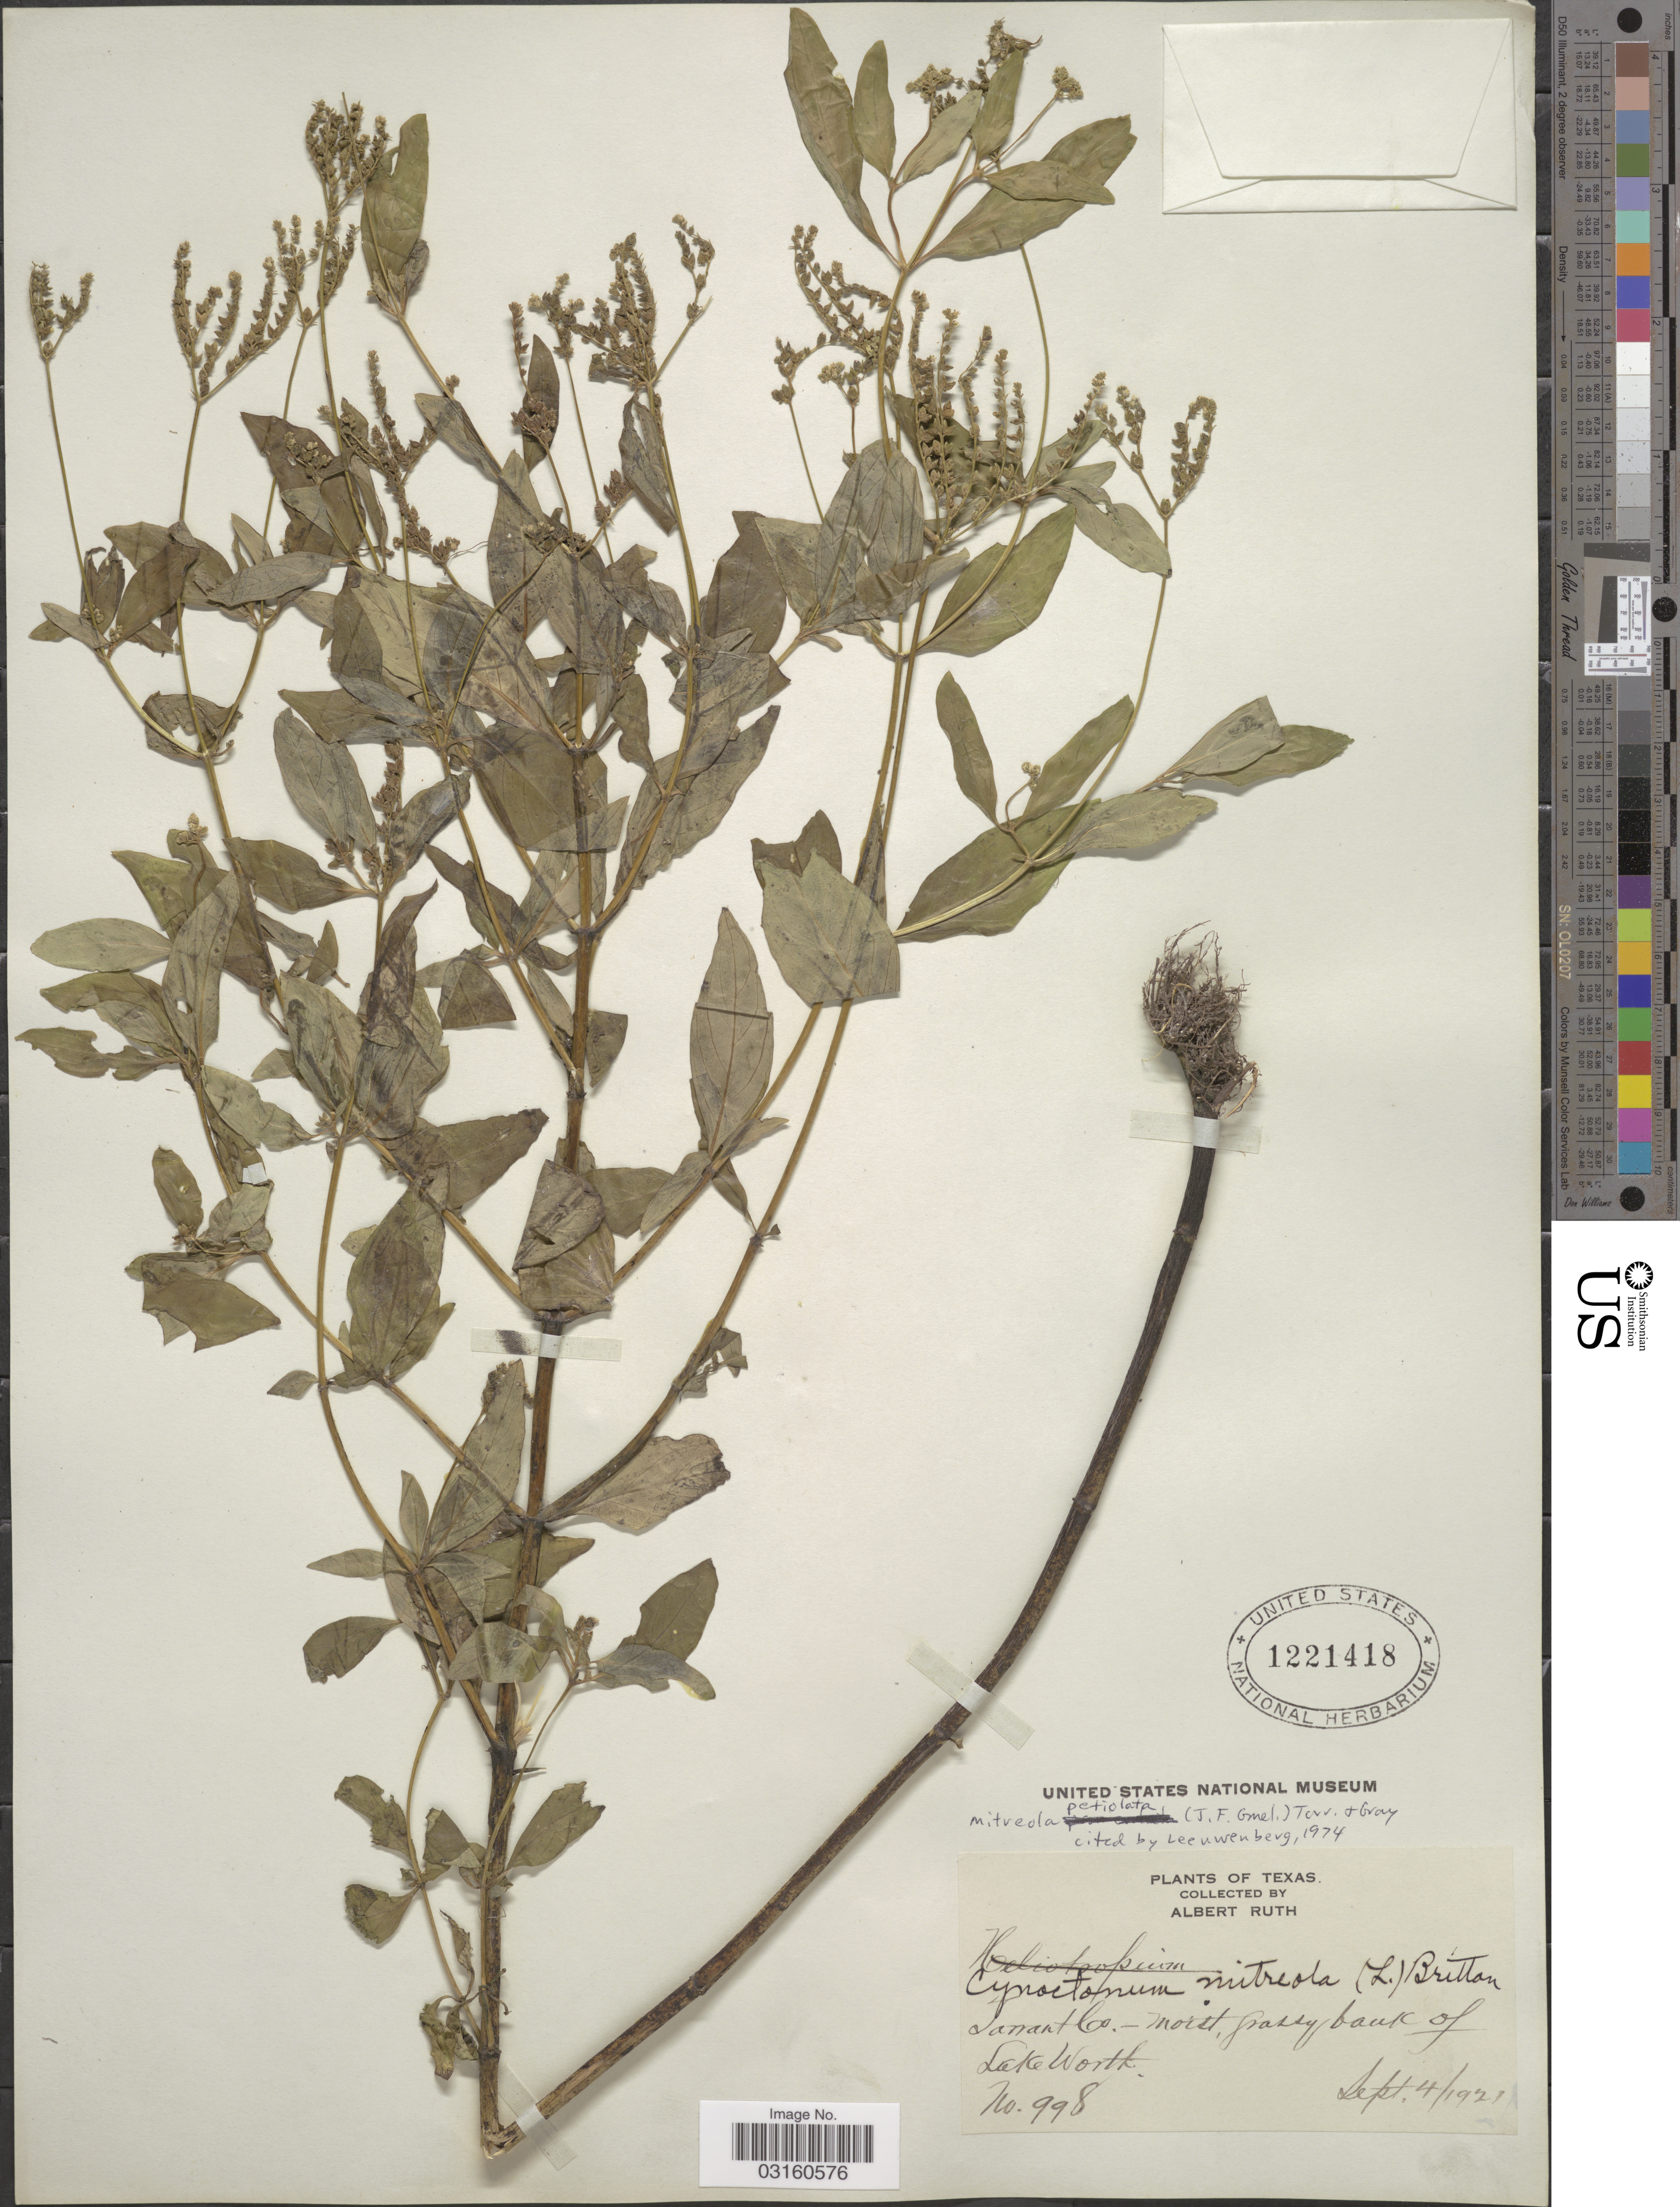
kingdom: Plantae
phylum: Tracheophyta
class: Magnoliopsida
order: Gentianales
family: Loganiaceae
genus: Mitreola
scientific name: Mitreola petiolata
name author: (J.F. Gmel.) Torr. & A. Gray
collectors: A. Ruth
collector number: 998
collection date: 1921-09-04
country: United States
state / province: Texas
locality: Tarrant Co.-Moist, grassy bank of Lake Worth.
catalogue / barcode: US 1221418